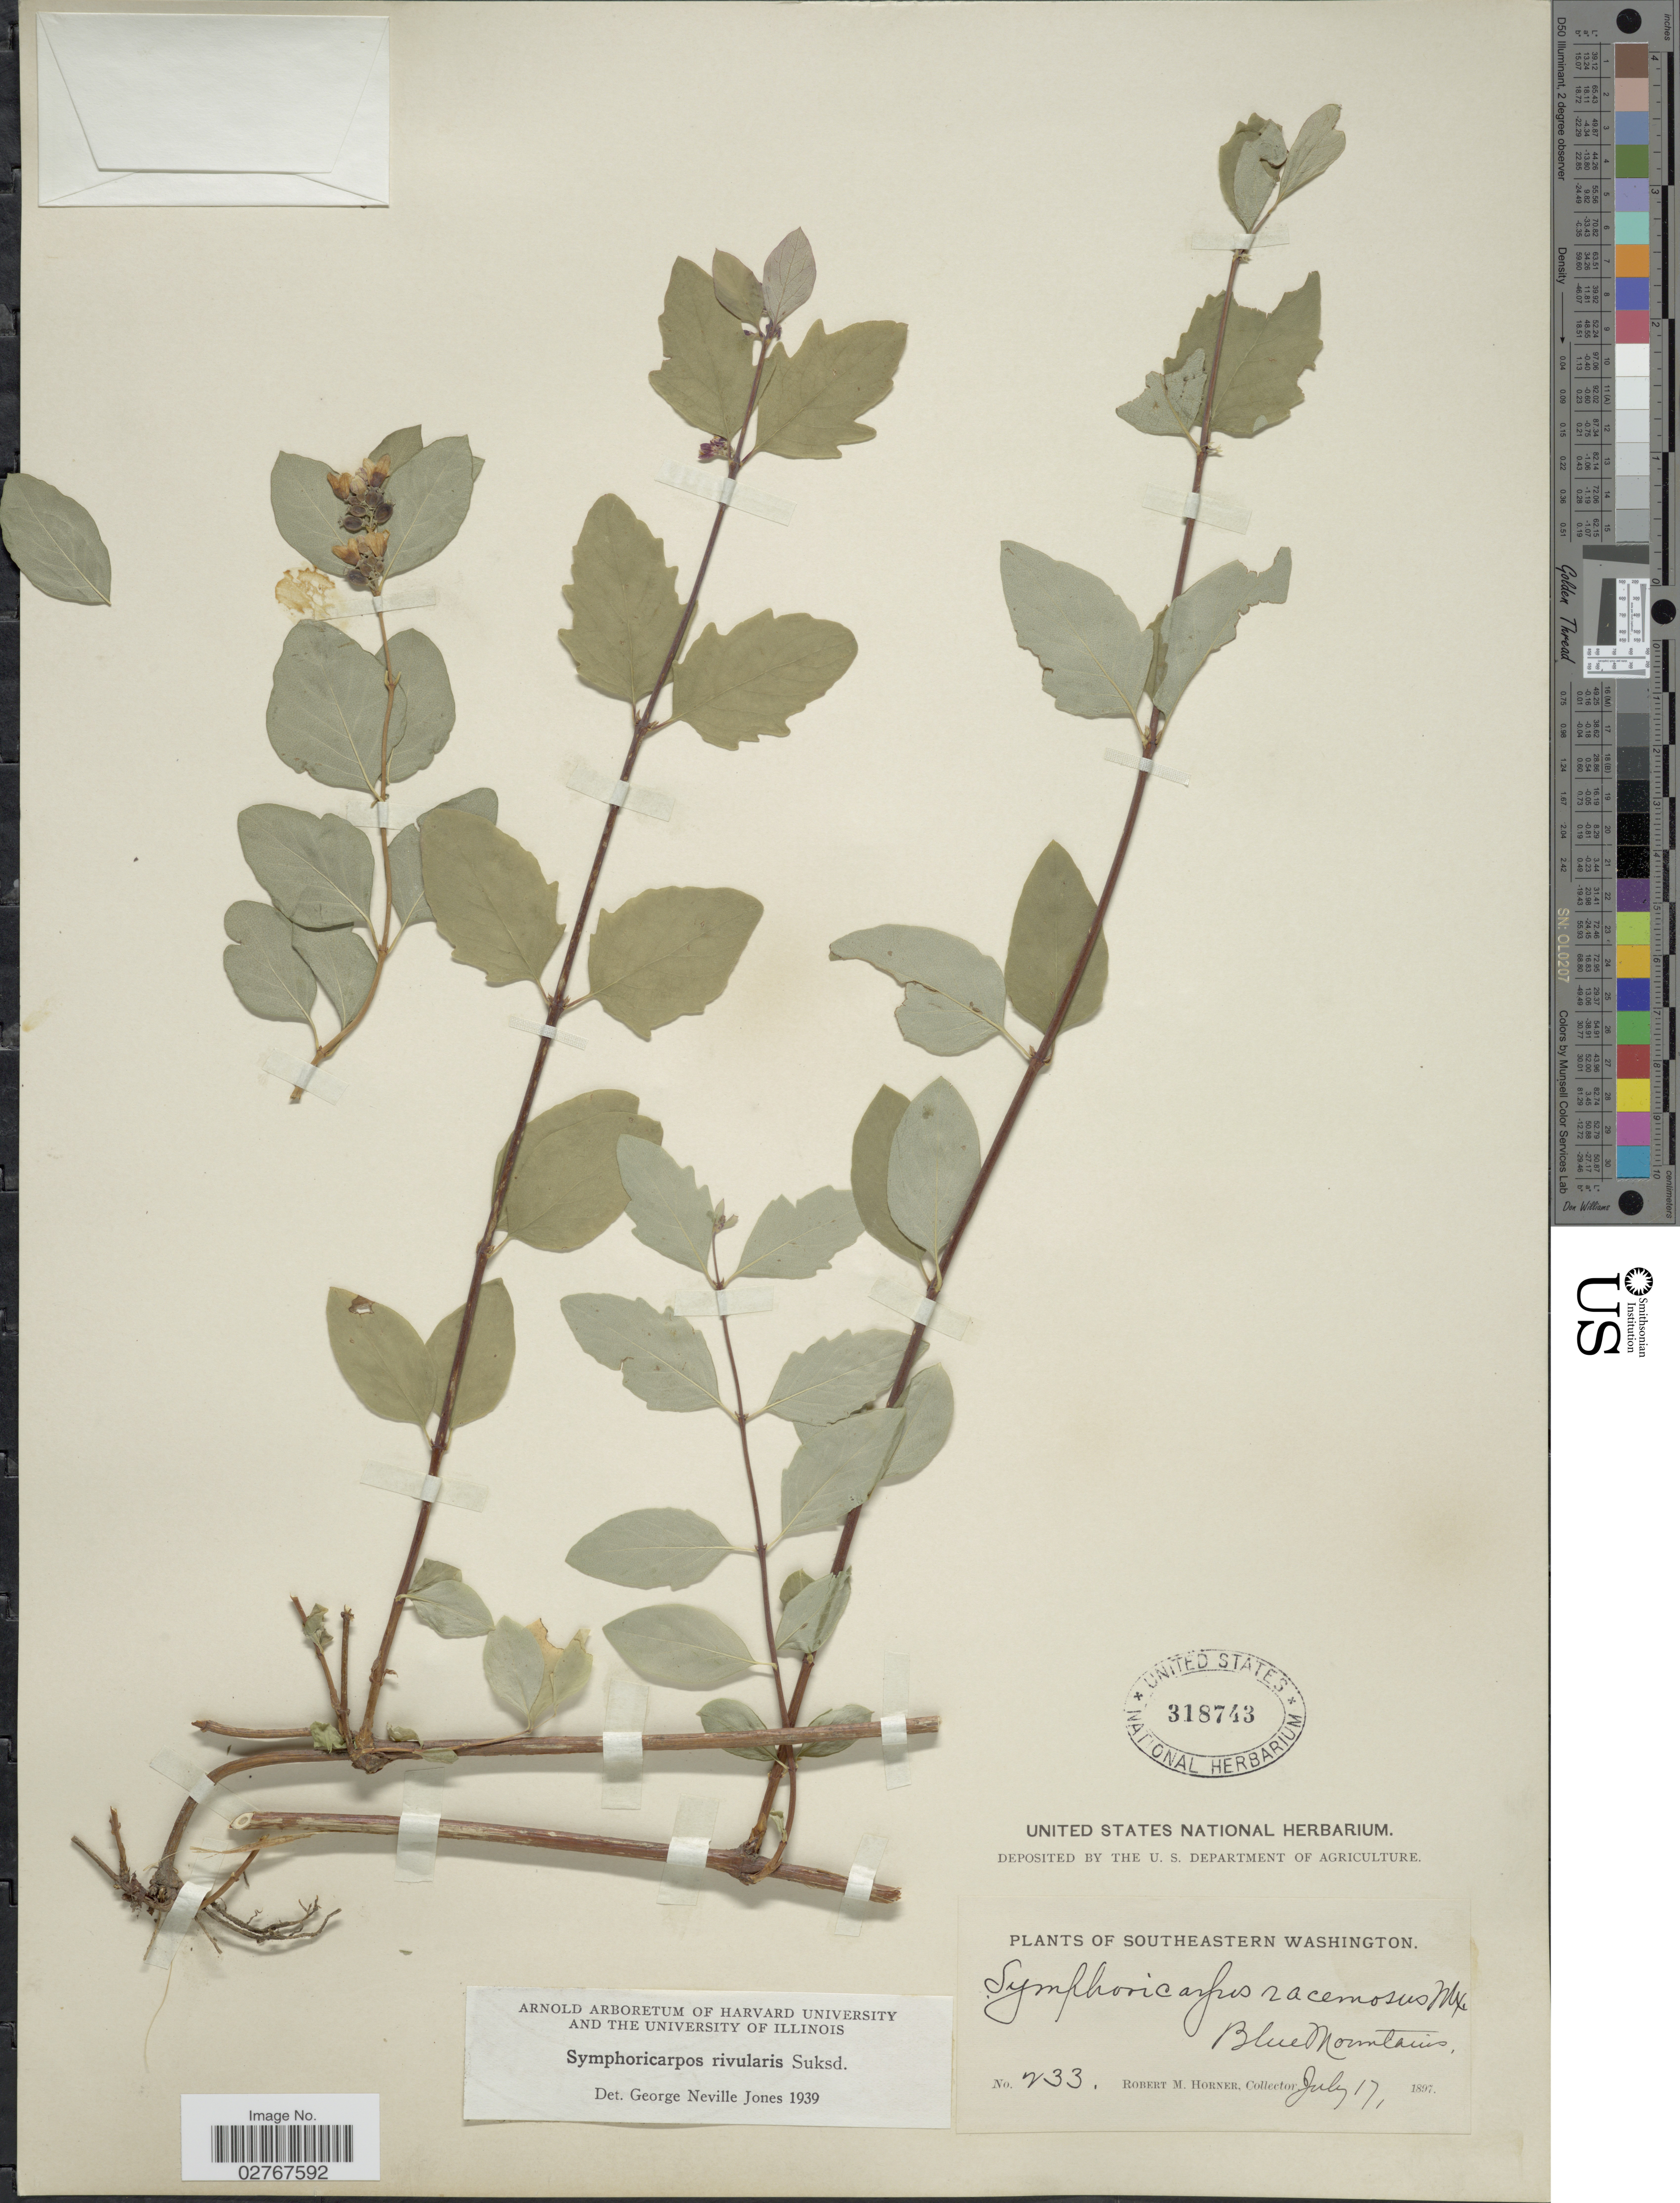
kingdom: Plantae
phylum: Tracheophyta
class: Magnoliopsida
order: Dipsacales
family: Caprifoliaceae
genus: Symphoricarpos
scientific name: Symphoricarpos rivularis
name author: Suksd.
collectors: R. Horner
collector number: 233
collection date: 1897-07-17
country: United States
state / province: Washington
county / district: Clallam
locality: Southeastern Washington, Blue Mountains.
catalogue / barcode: US 318743